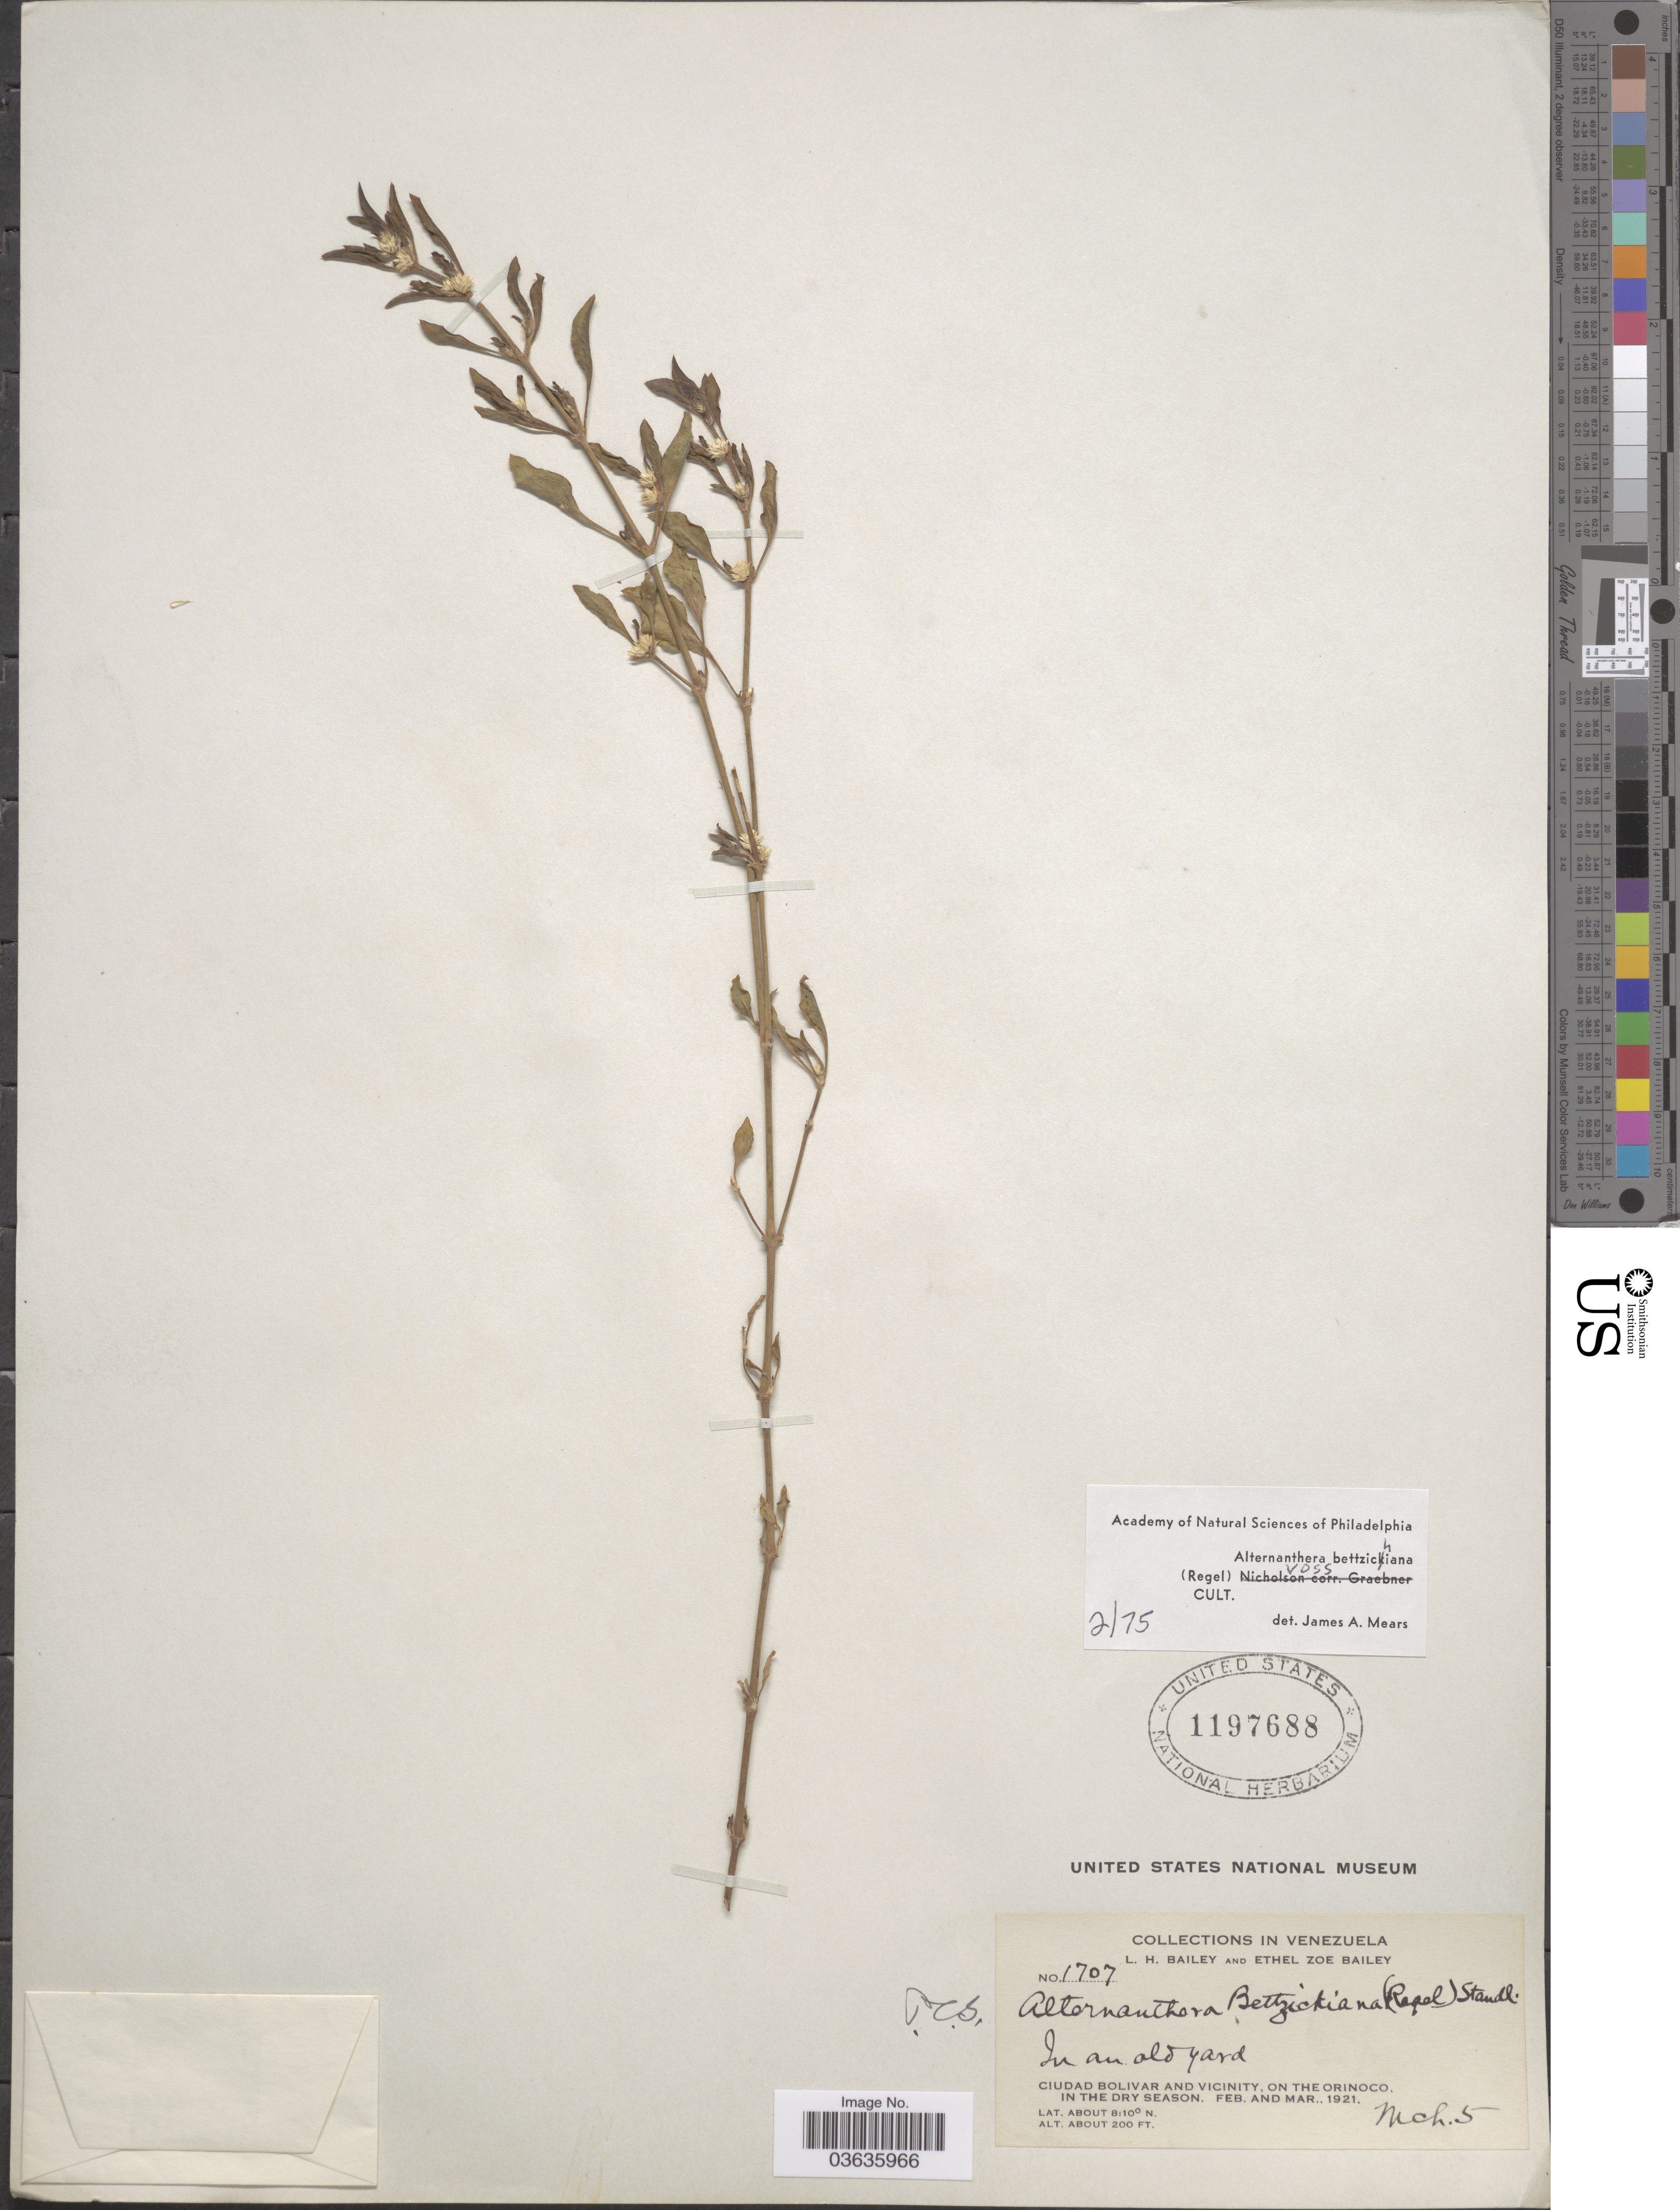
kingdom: Plantae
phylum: Tracheophyta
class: Magnoliopsida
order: Caryophyllales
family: Amaranthaceae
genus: Alternanthera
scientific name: Alternanthera bettzickiana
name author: (Regel) G. Nicholson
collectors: L. H. Bailey & E. Z. Bailey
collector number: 1707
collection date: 1921-03-05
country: Venezuela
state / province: Bolivar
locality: Ciudad Bolivar and Vicinity, on the Orinoco.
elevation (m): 61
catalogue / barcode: US 1197688